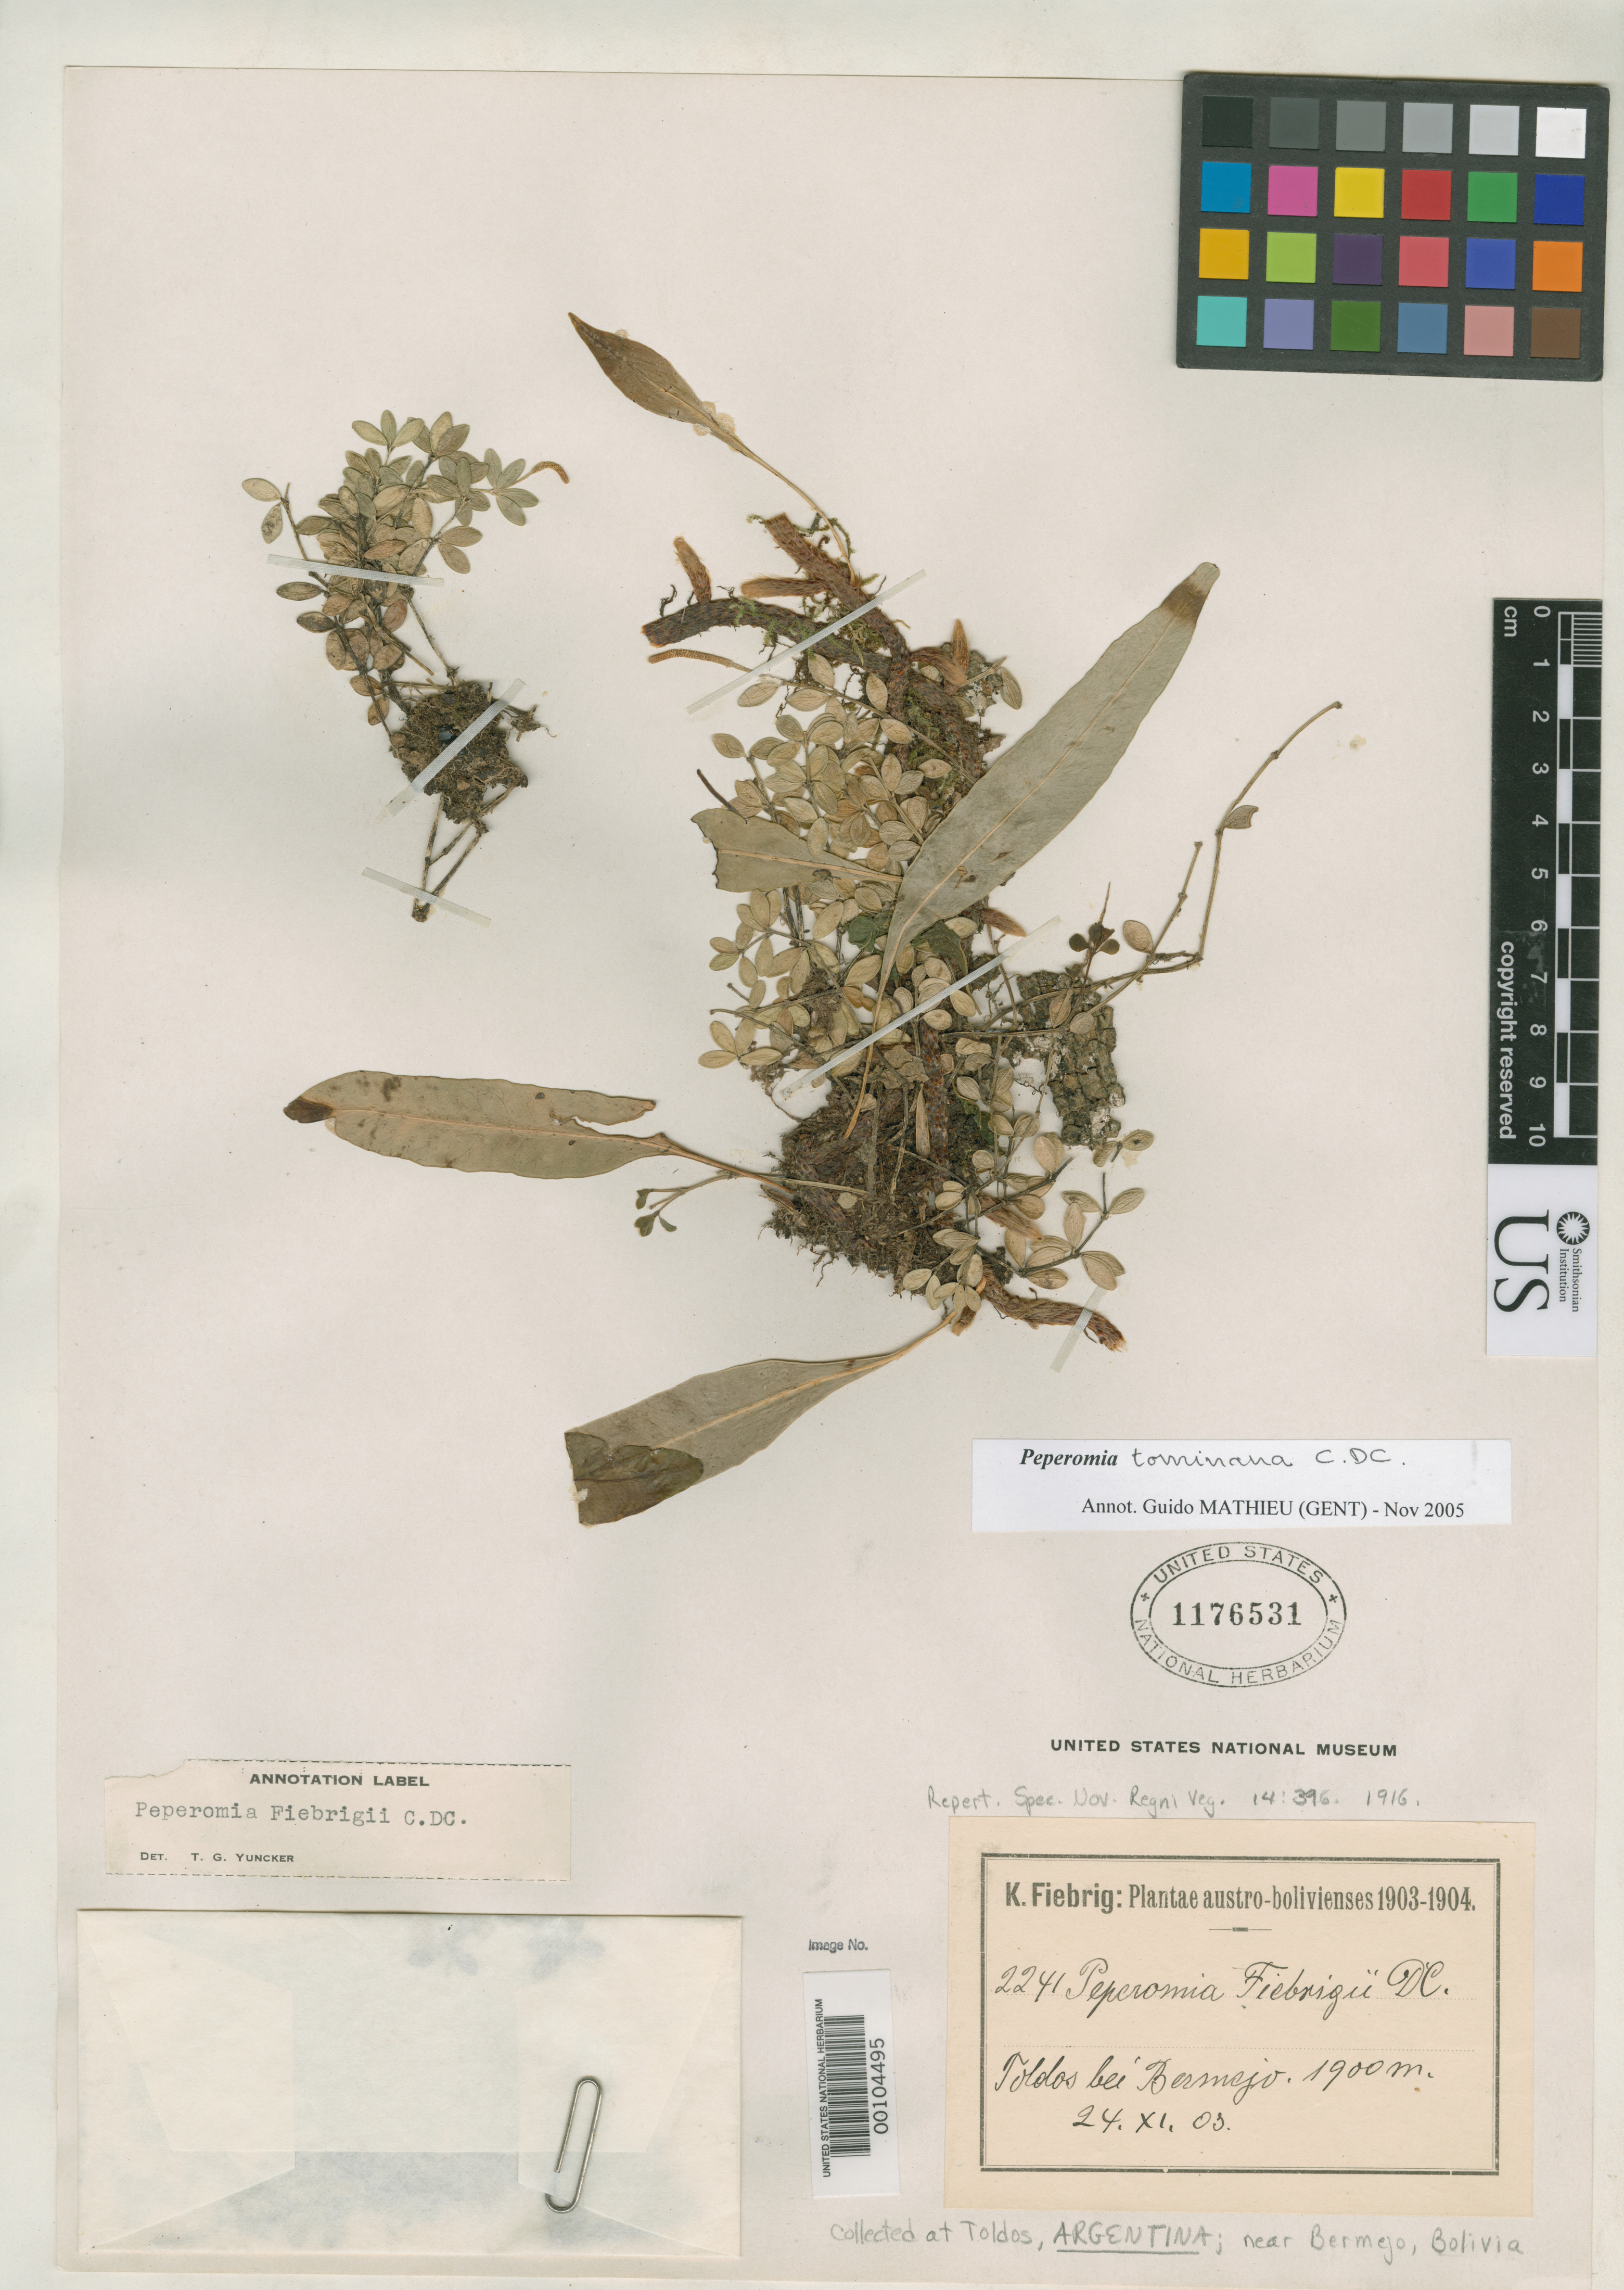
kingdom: Plantae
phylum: Tracheophyta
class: Magnoliopsida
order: Piperales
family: Piperaceae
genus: Peperomia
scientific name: Peperomia fiebrigii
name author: C. DC.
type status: Isotype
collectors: K. Fiebrig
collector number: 2241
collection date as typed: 24 Nov 1903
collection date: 1903-11-24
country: Argentina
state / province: Salta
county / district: Santa Victoria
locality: Toldos, near Bermejo.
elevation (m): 1900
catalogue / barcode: US 1176531